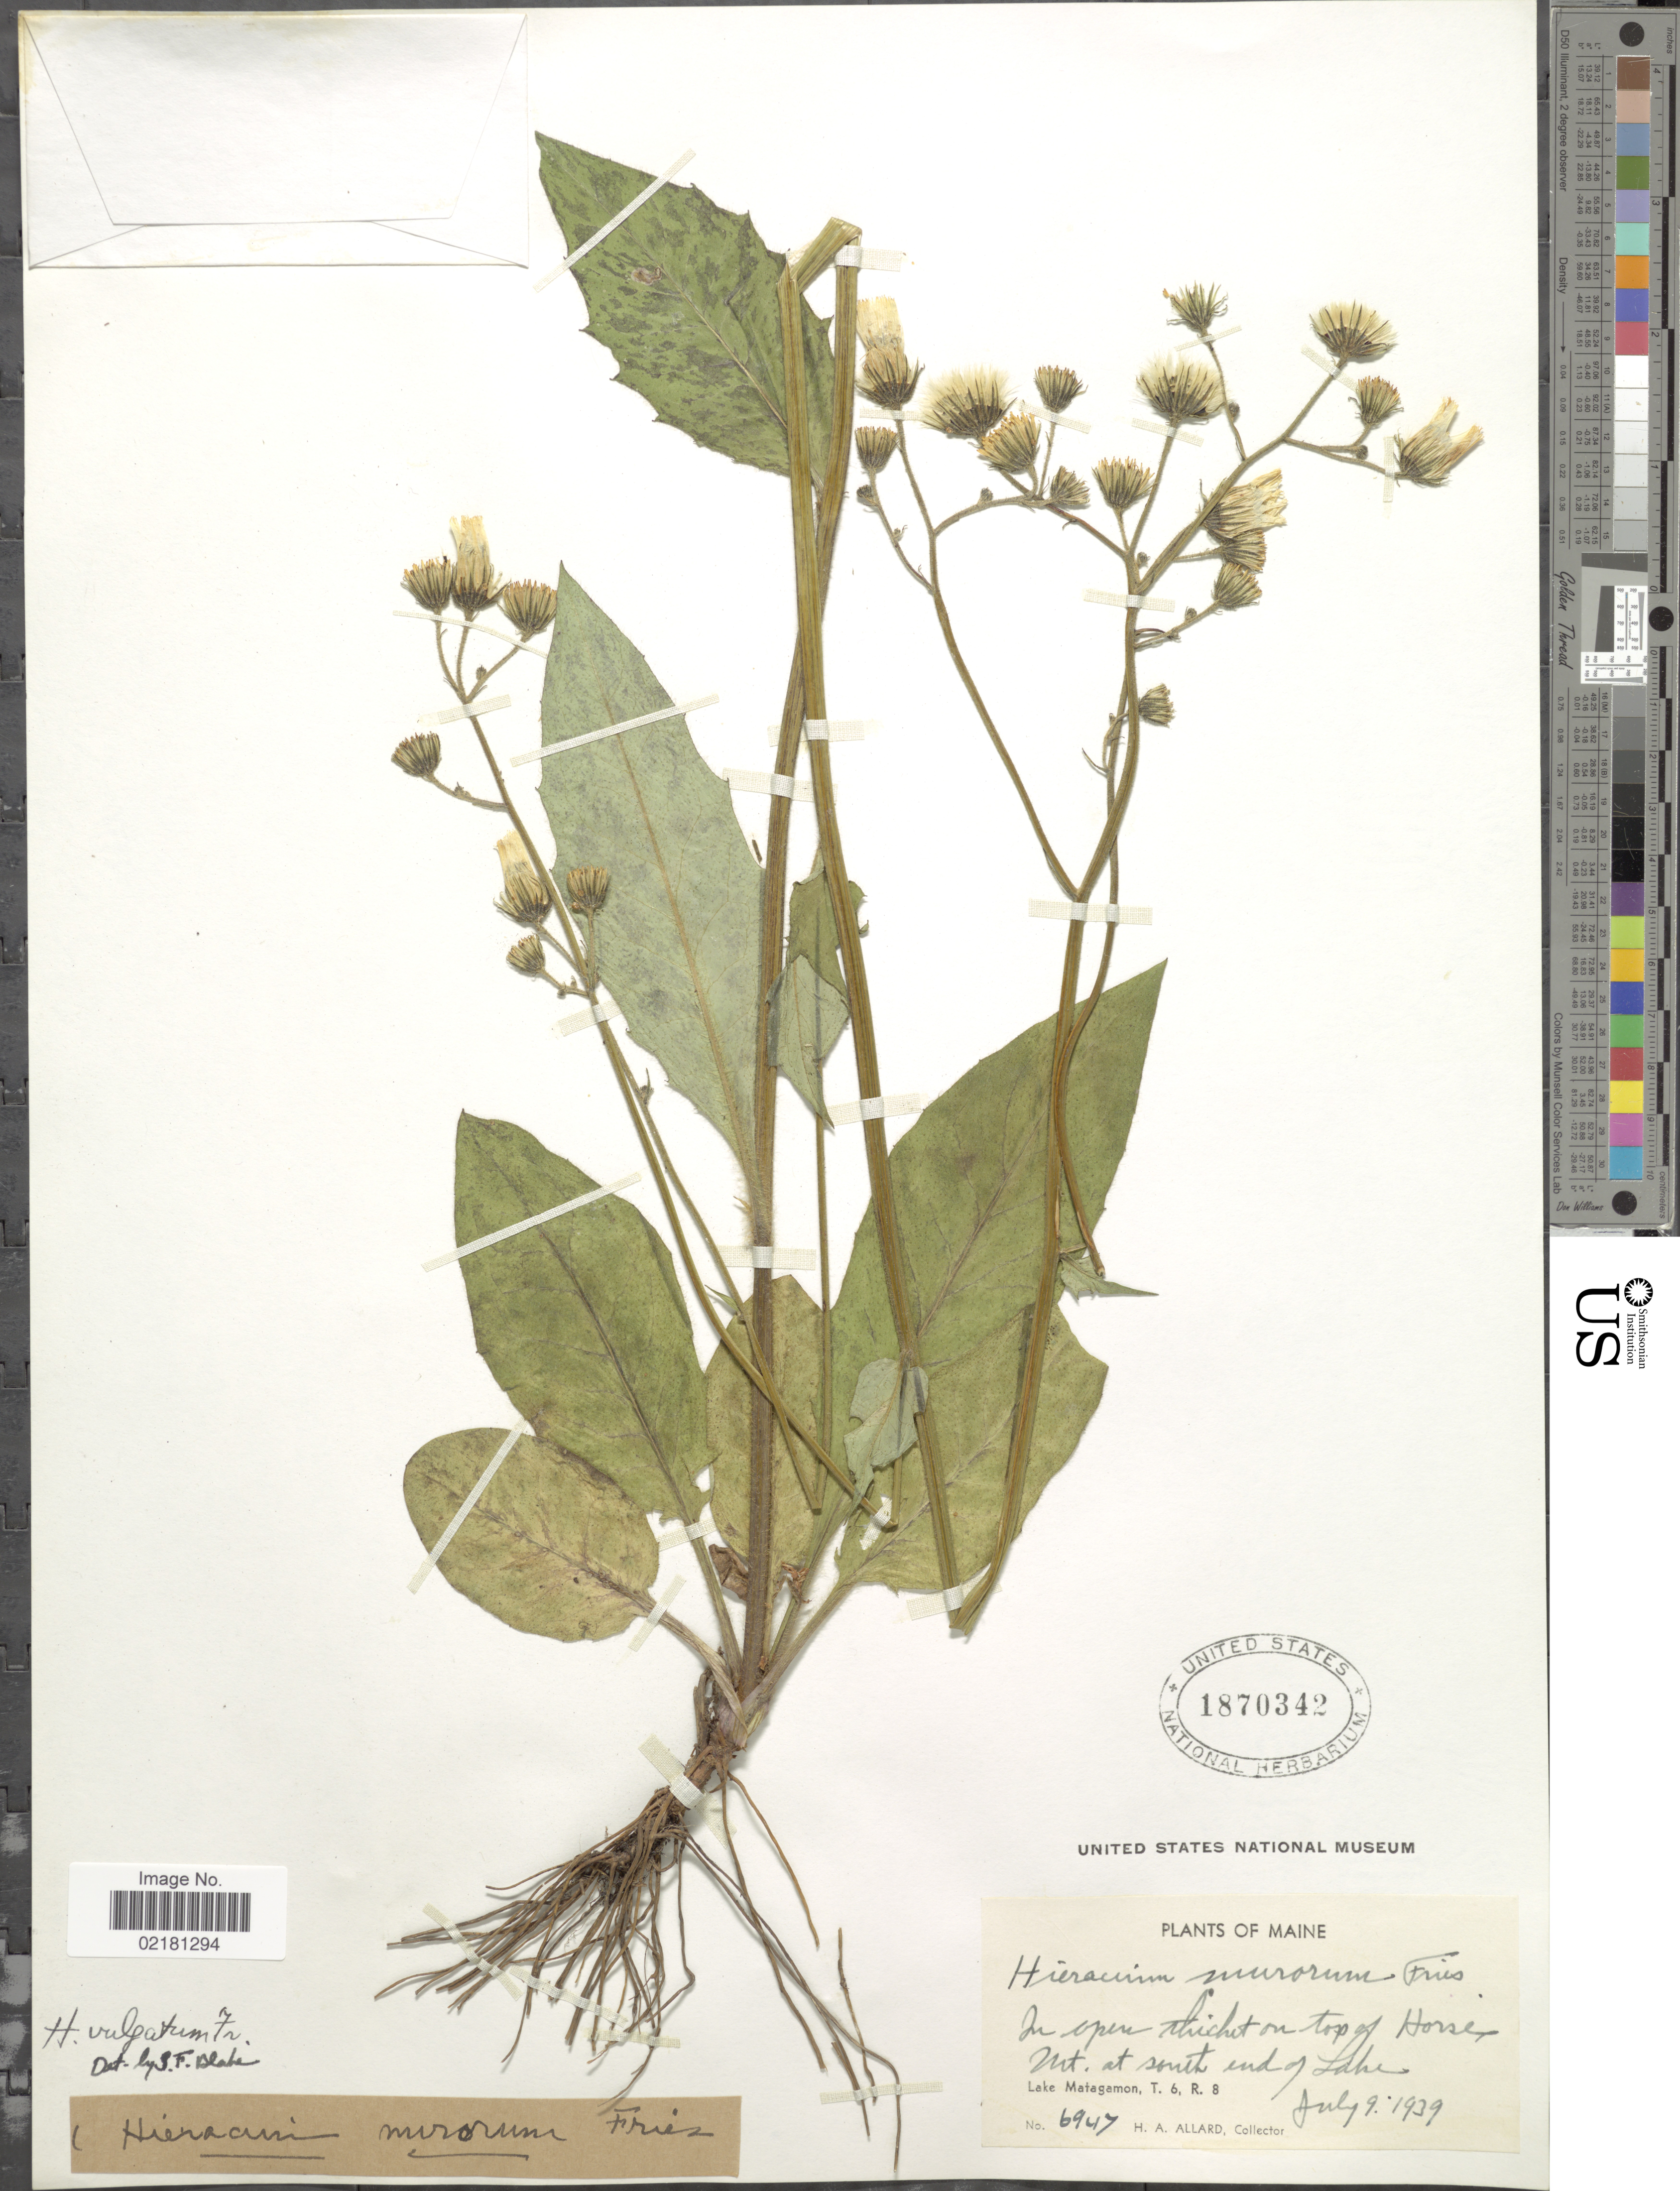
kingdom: Plantae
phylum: Tracheophyta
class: Magnoliopsida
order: Asterales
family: Asteraceae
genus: Hieracium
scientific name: Hieracium lachenalii subsp. cruenifolium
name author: (Dahlst. & Lübeck) Zahn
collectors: H. A. Allard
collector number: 6947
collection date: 1939-07-09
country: United States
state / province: Maine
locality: In open thicket on top of Horses Mt. at south end of Lake, Lake Matagamon, T. 6, R. 8.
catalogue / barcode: US 1870342